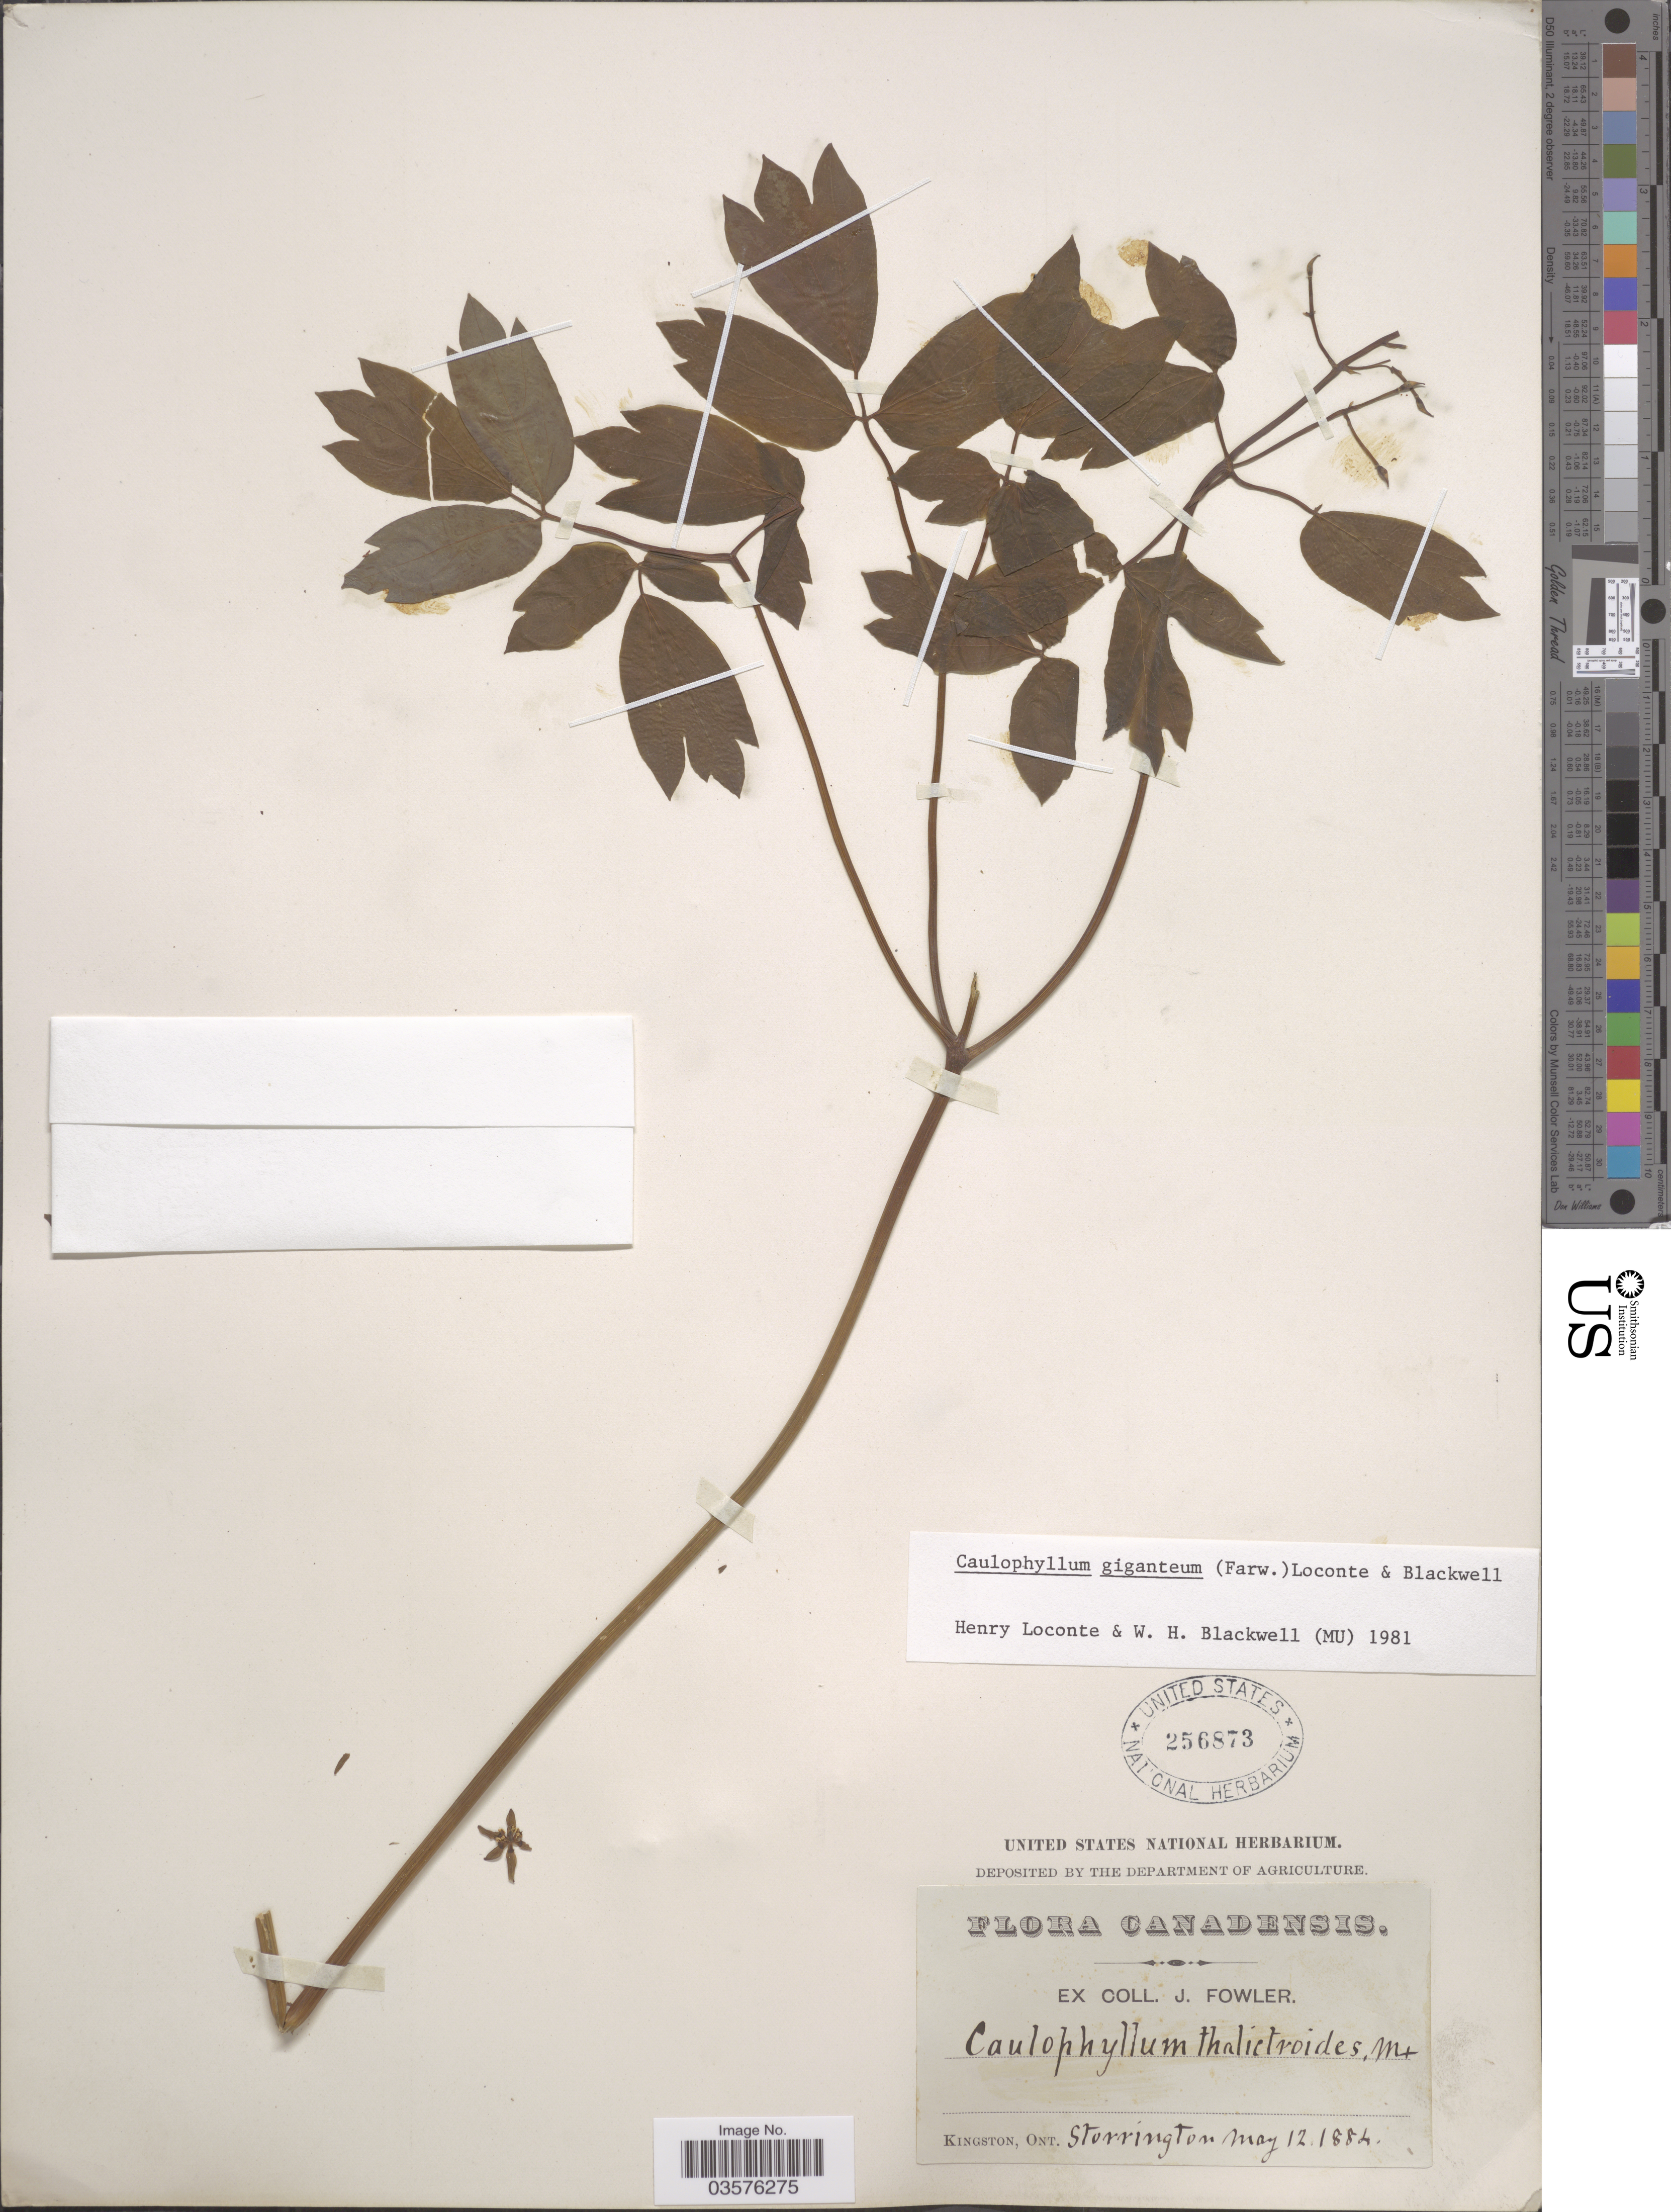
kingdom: Plantae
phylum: Tracheophyta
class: Magnoliopsida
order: Ranunculales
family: Berberidaceae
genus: Caulophyllum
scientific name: Caulophyllum giganteum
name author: (Farw.) Loconte & W.H. Blackw.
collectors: J. Fowler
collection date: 1884-05-12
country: Canada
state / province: Ontario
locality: Kingston. Storrington.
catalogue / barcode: US 256873